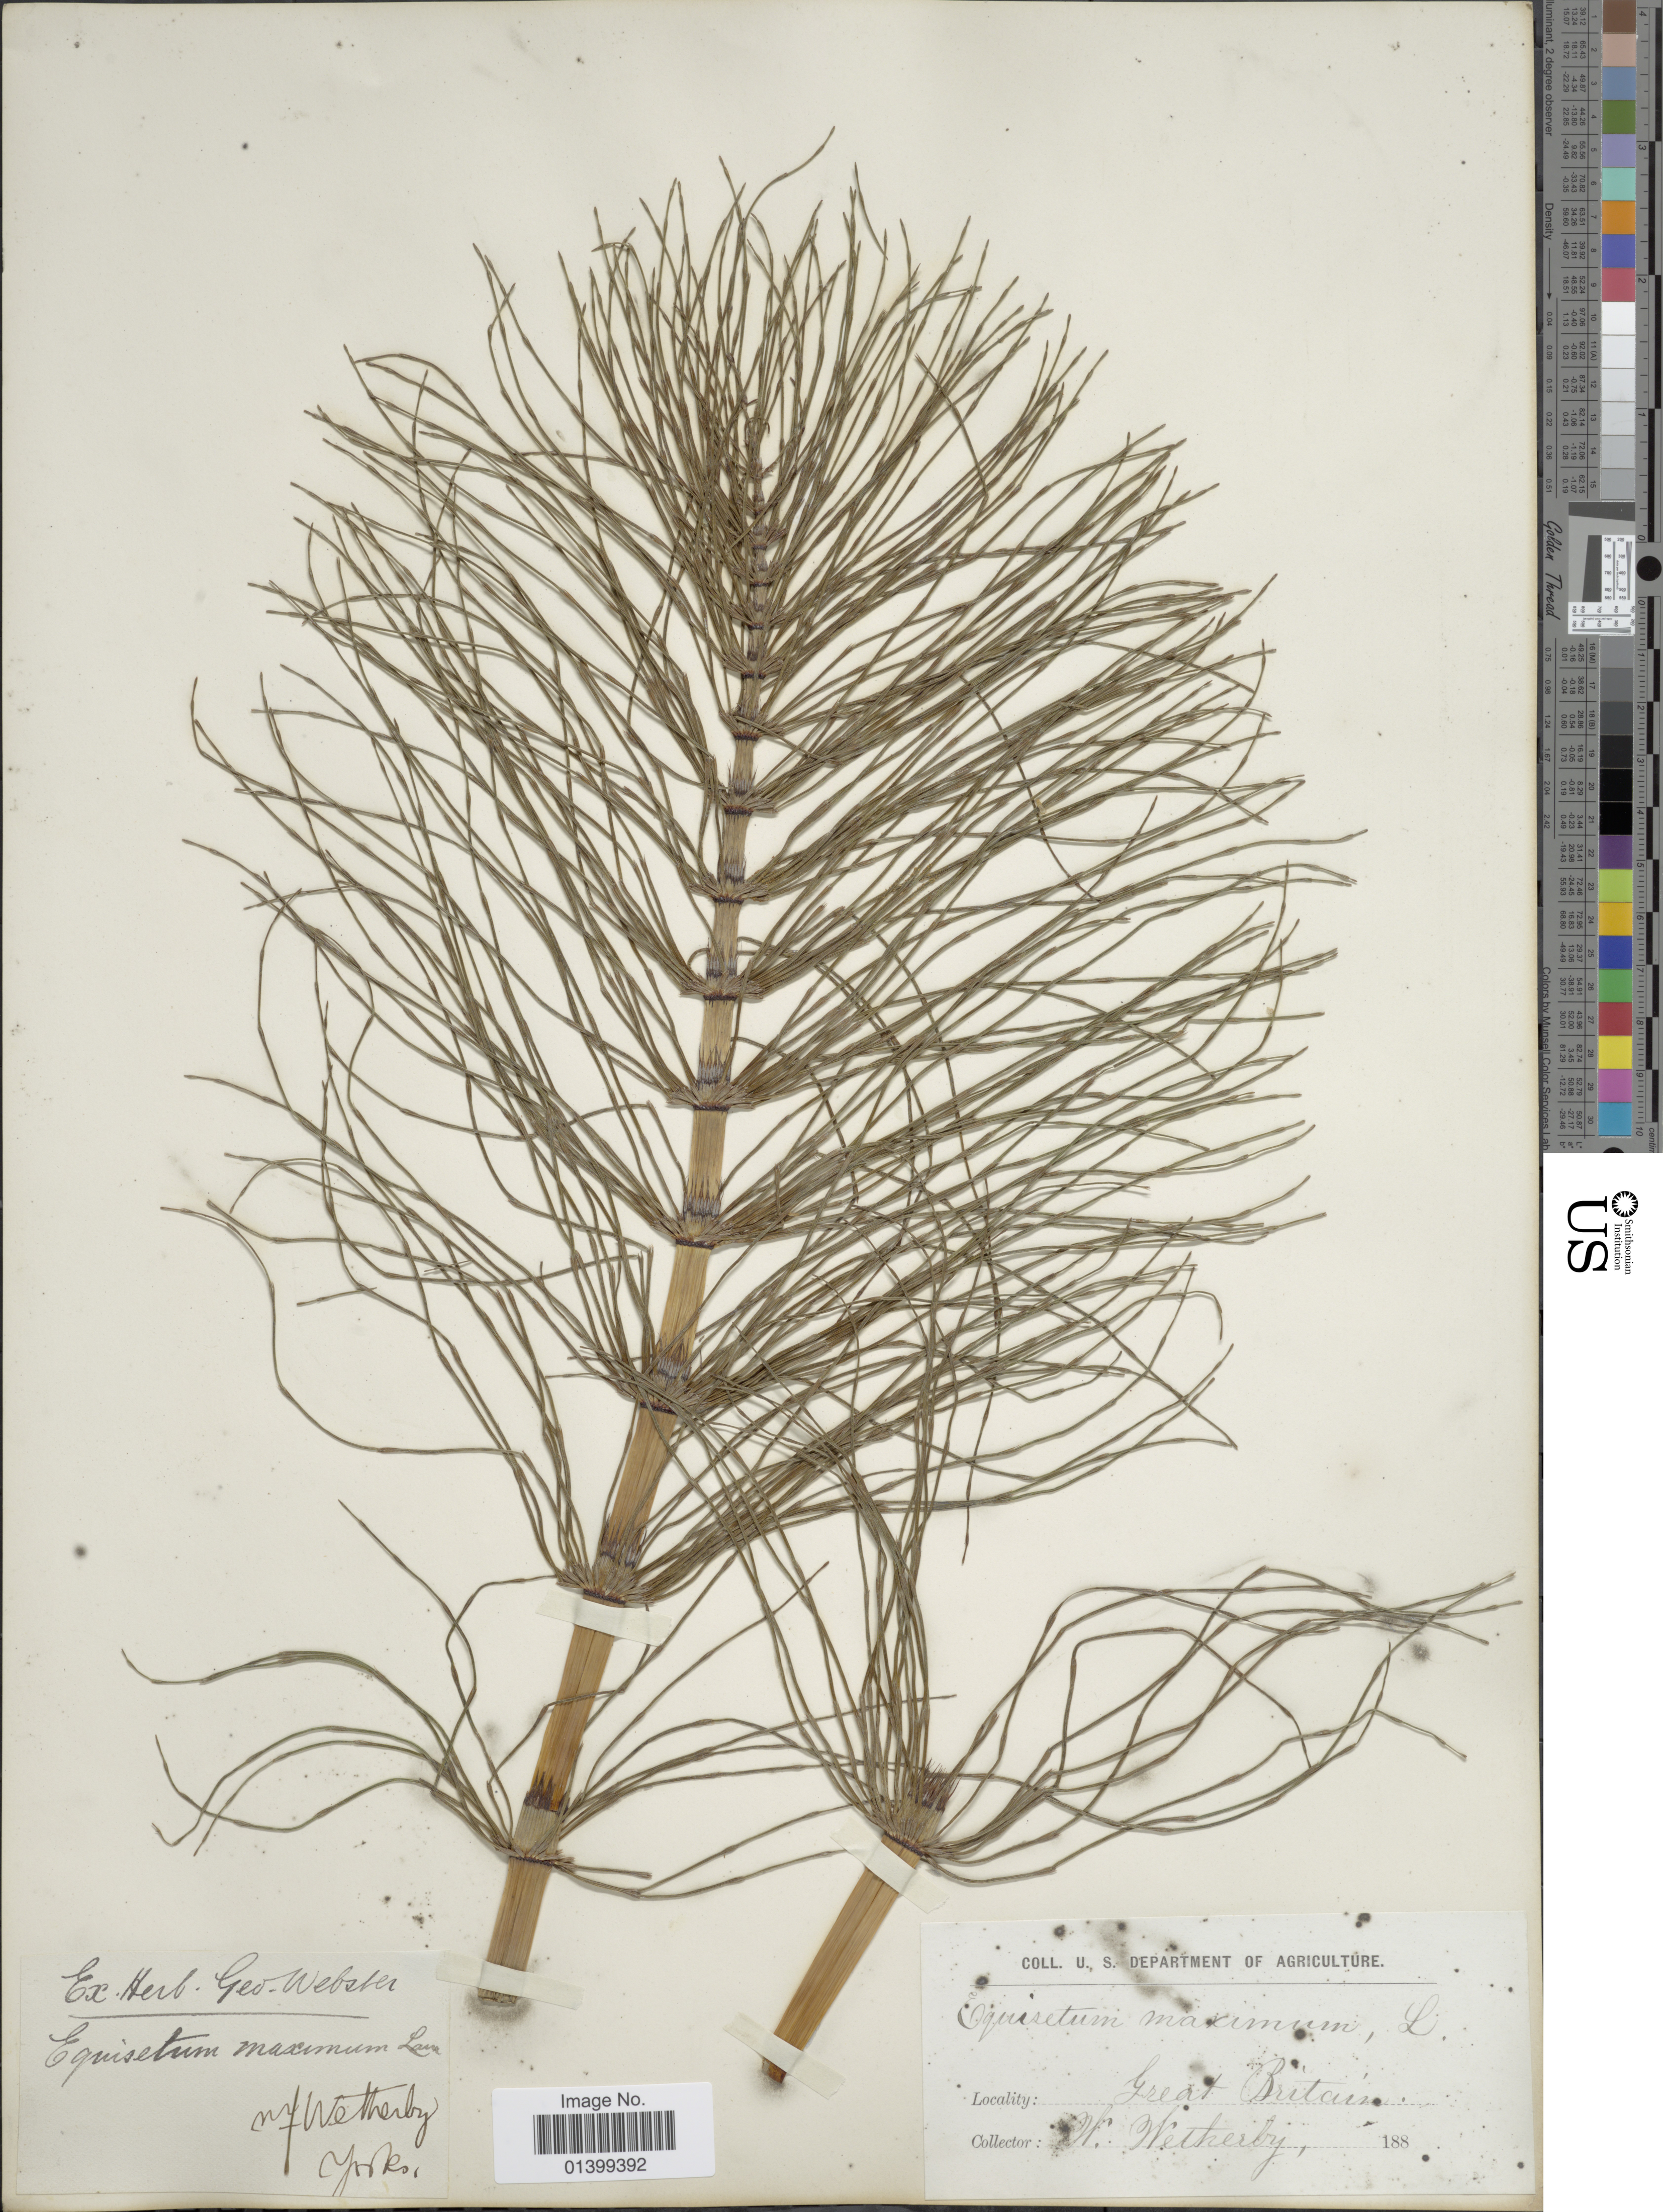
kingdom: Plantae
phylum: Tracheophyta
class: Polypodiopsida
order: Equisetales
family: Equisetaceae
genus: Equisetum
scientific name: Equisetum telmateia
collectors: A. Wetherby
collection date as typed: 188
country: United Kingdom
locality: Great Britain.